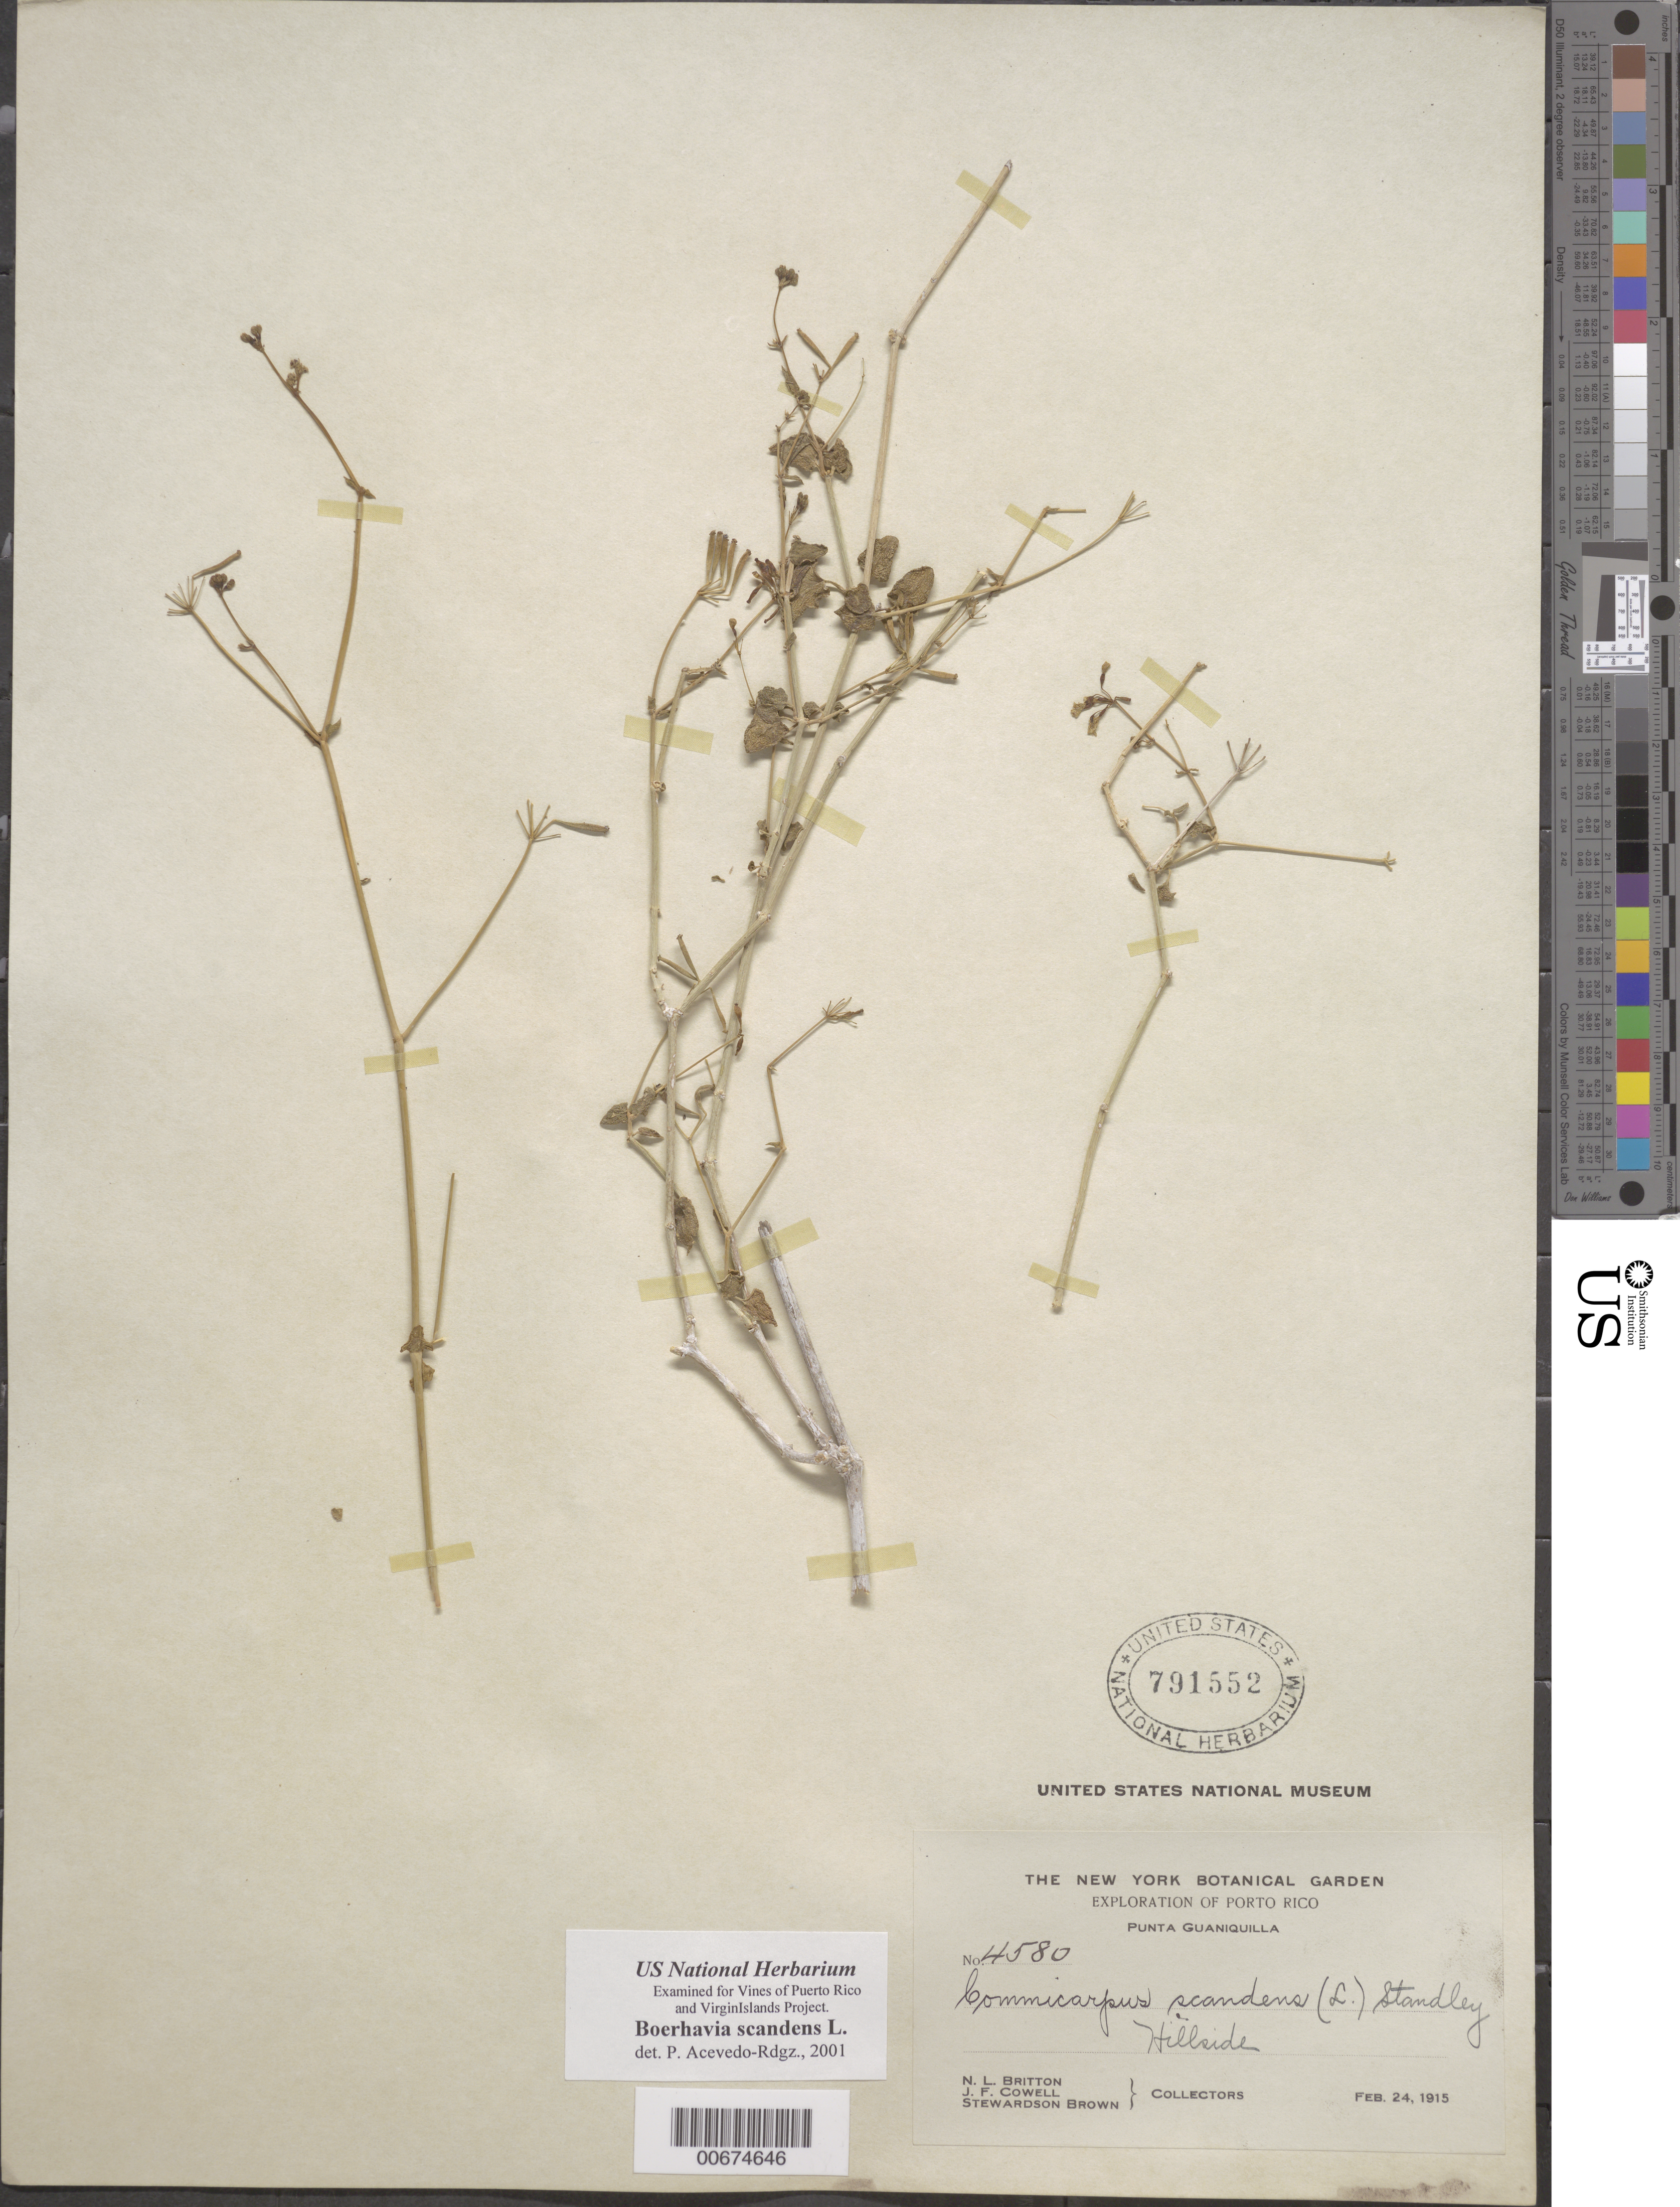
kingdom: Plantae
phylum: Tracheophyta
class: Magnoliopsida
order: Caryophyllales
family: Nyctaginaceae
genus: Boerhavia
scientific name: Boerhavia scandens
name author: L.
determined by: Acevedo-Rodríguez, P., (BOT), Smithsonian Institution - National Museum of Natural History (UNITED STATES)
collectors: N. Britton, J. F. Cowell & S. Brown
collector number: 4580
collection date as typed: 24 Feb 1915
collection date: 1915-02-24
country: Puerto Rico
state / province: Cabo Rojo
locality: Punta Guaniquilla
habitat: hillside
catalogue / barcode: US 791552